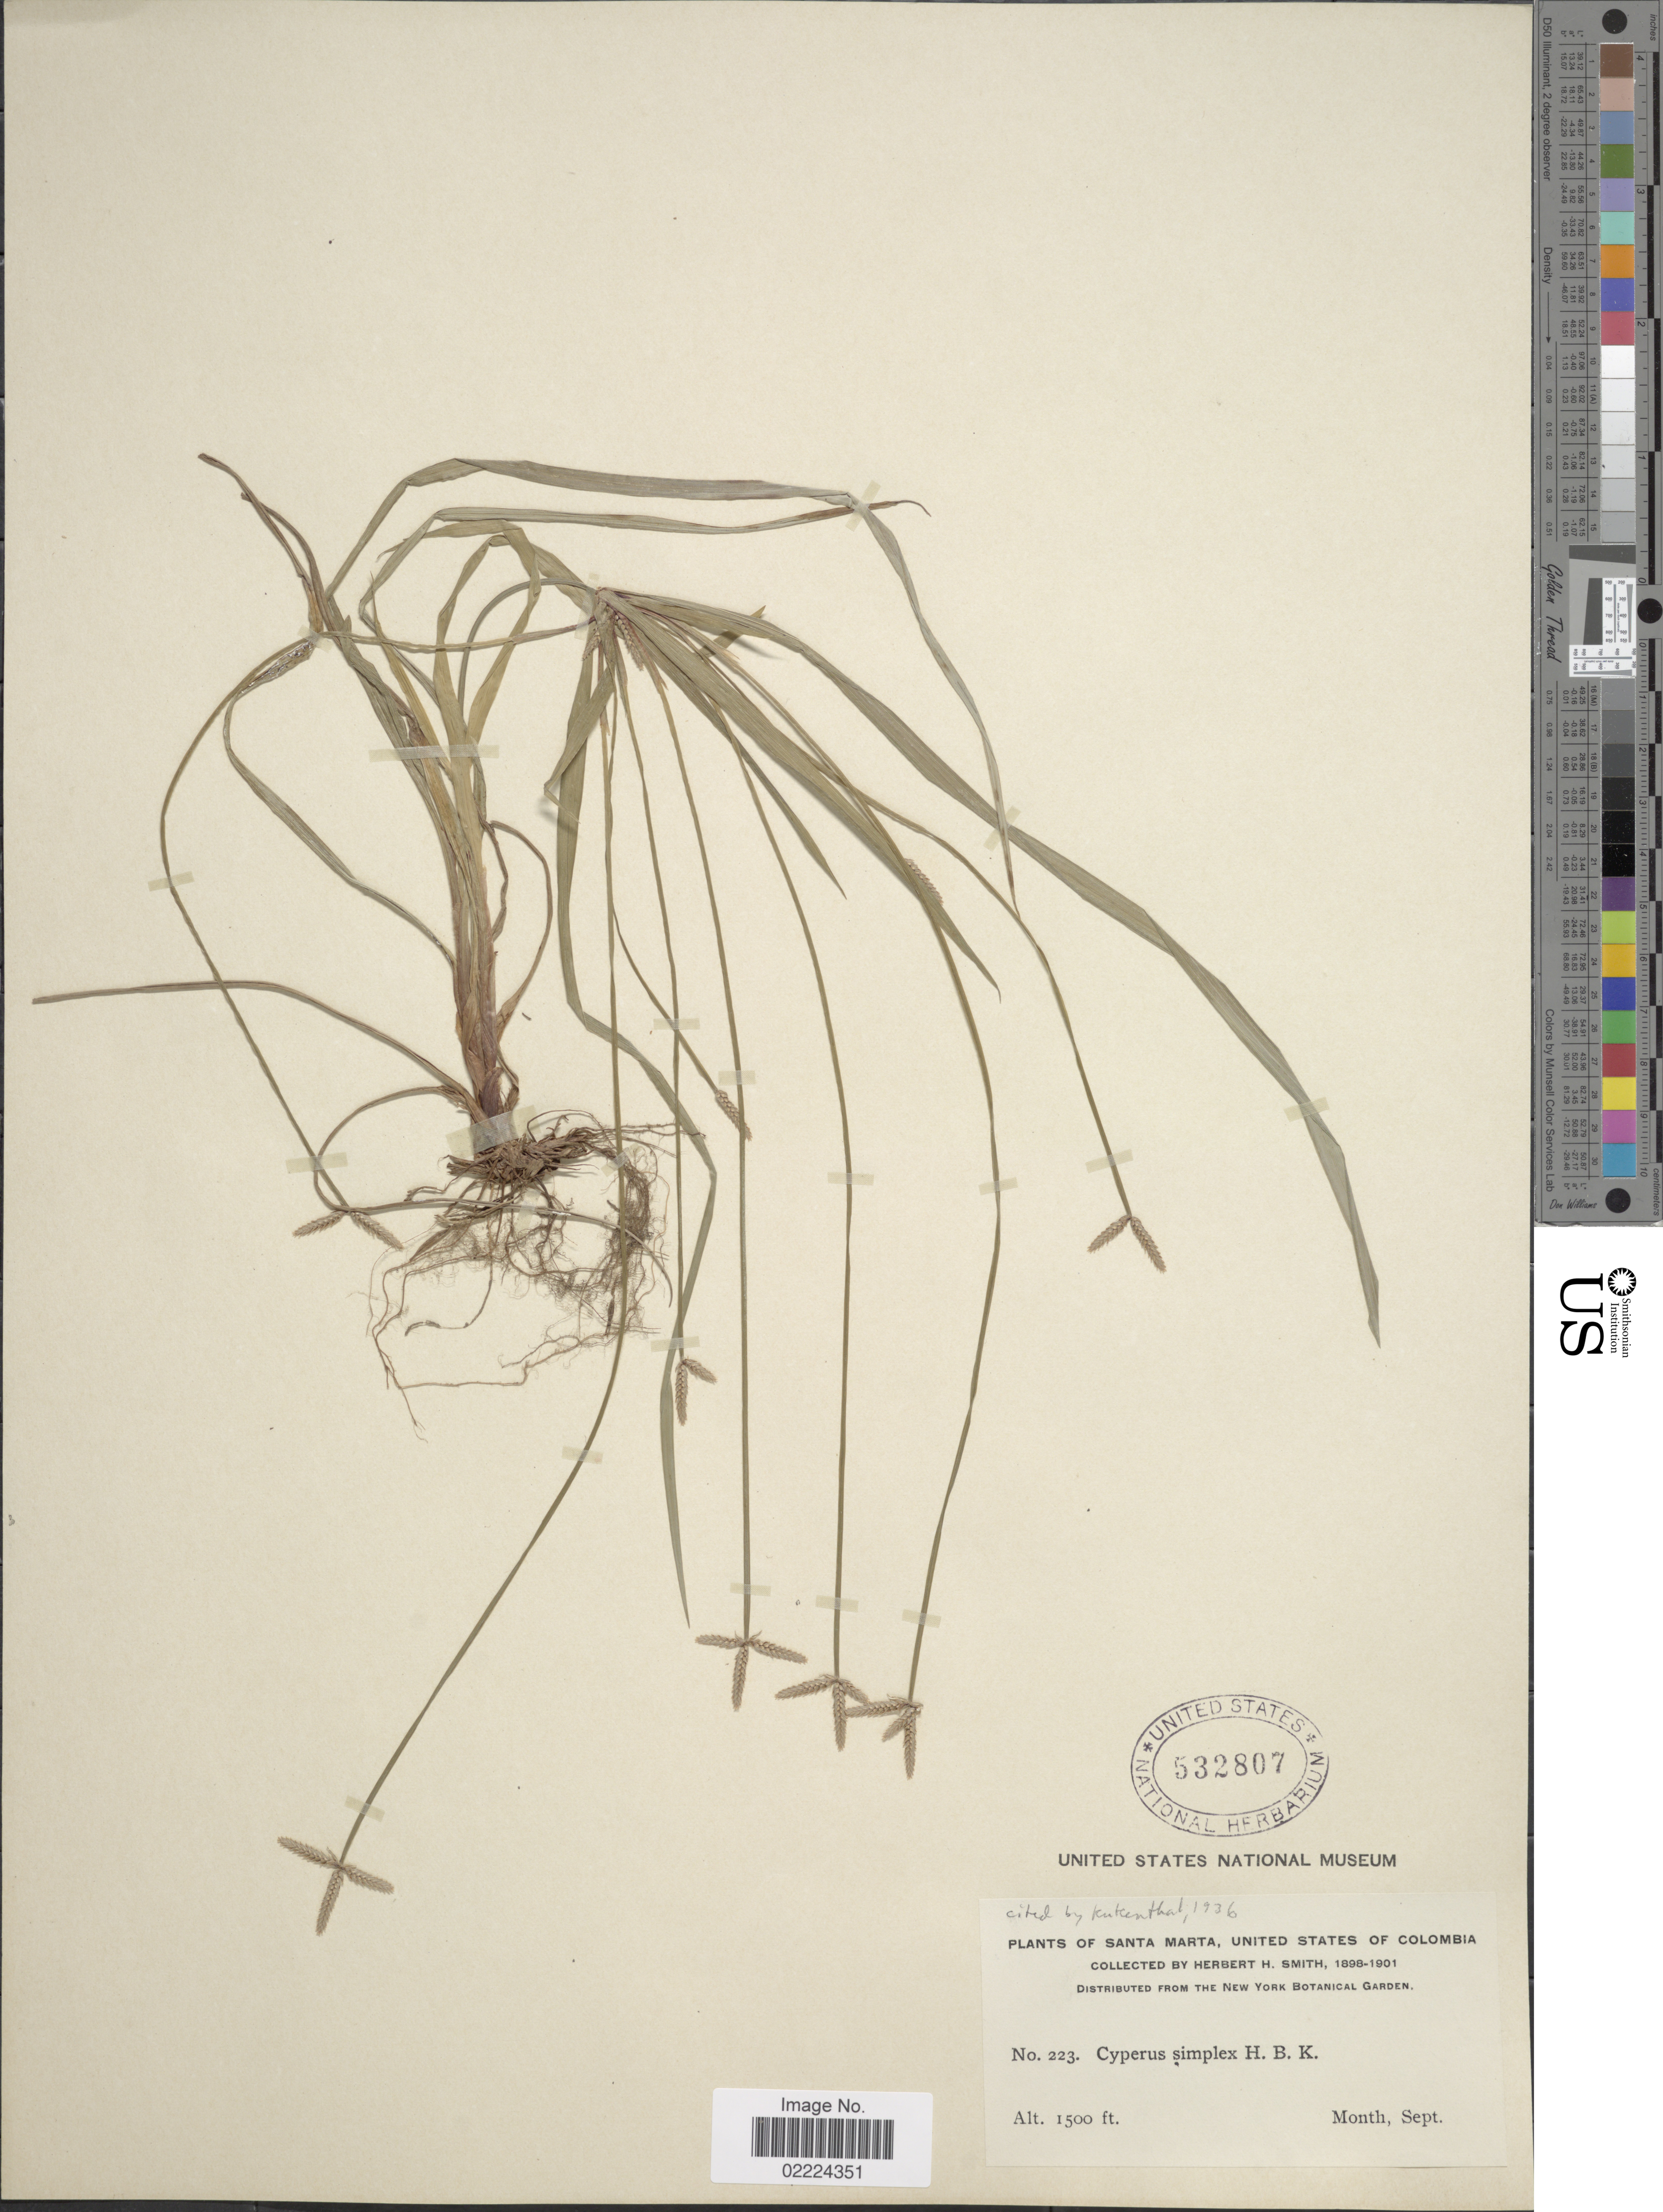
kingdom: Plantae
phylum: Tracheophyta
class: Liliopsida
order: Poales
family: Cyperaceae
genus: Cyperus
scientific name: Cyperus simplex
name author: Kunth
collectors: Herbert H. Smith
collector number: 223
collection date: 1898-09/1901-09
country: Colombia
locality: Santa Marta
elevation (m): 457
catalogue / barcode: US 532807